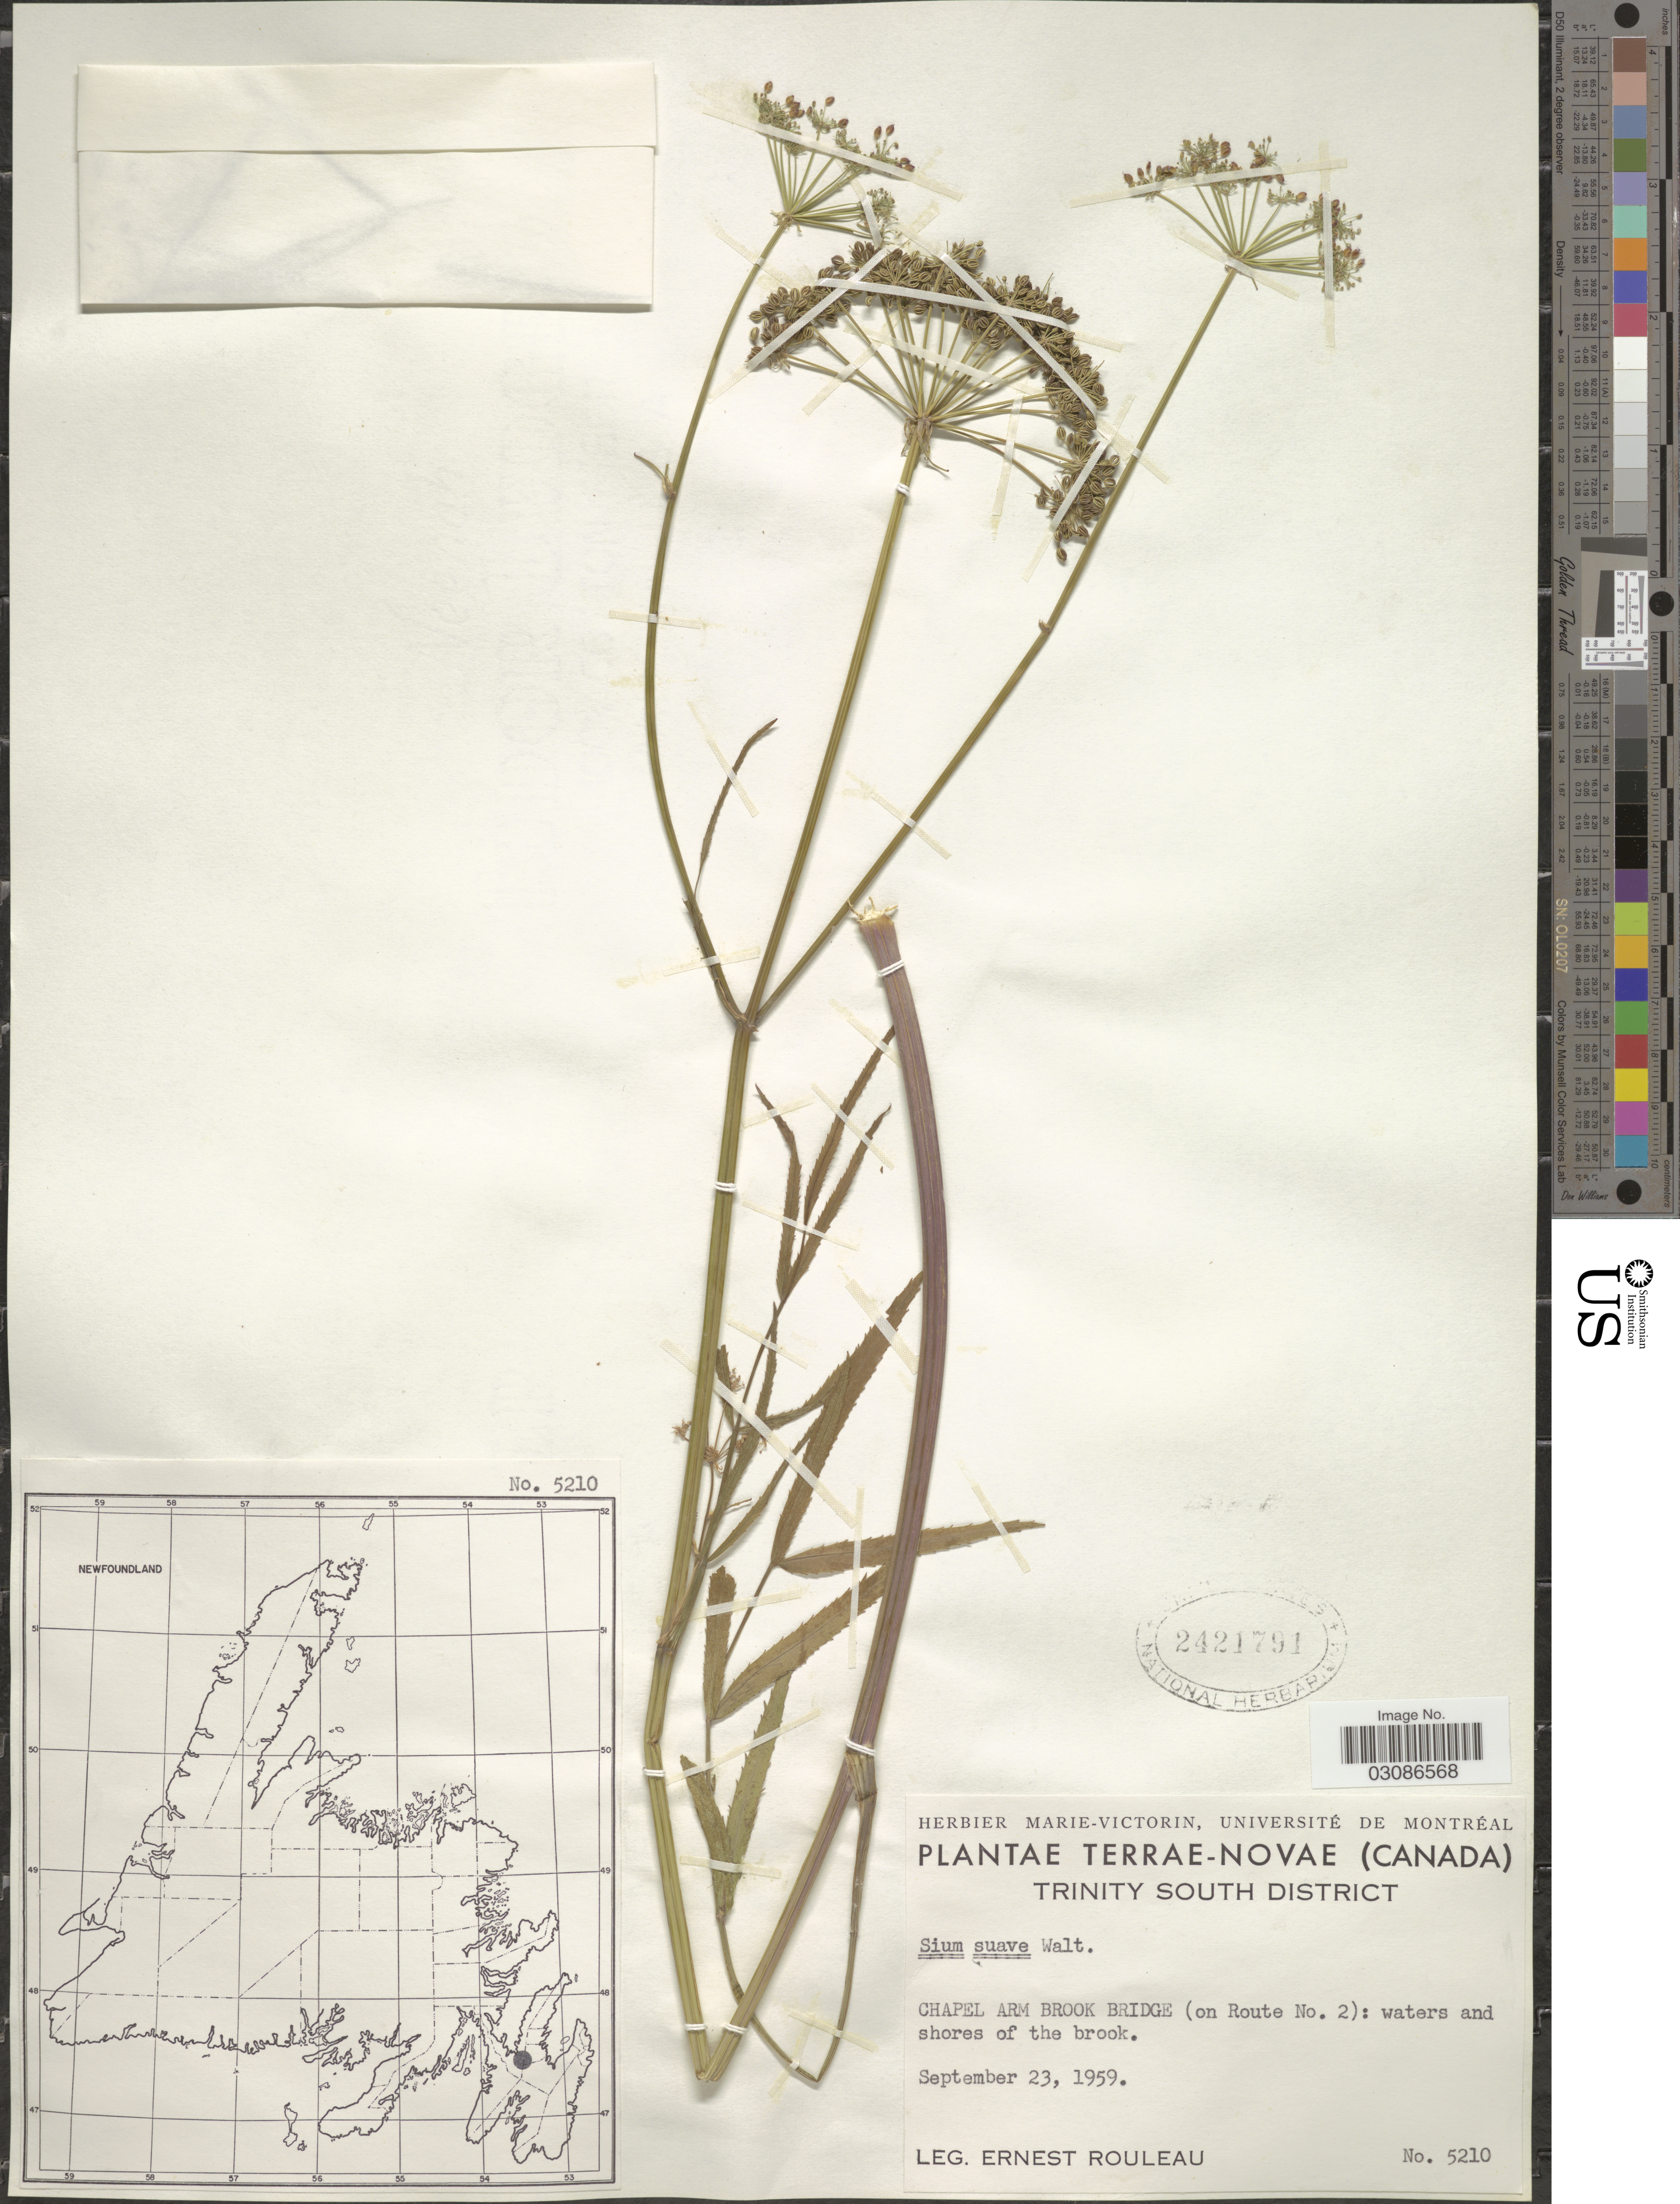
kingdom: Plantae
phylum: Tracheophyta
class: Magnoliopsida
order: Apiales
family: Apiaceae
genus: Sium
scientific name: Sium suave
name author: Walter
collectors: J. Rouleau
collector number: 5210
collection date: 1959-09-23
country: Canada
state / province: Newfoundland and Labrador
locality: Terrae-Novae, Trinity South District, Chapel Arm Brook Bridge (On Route No. 2): waters and shores of the brook.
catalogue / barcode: US 2421791